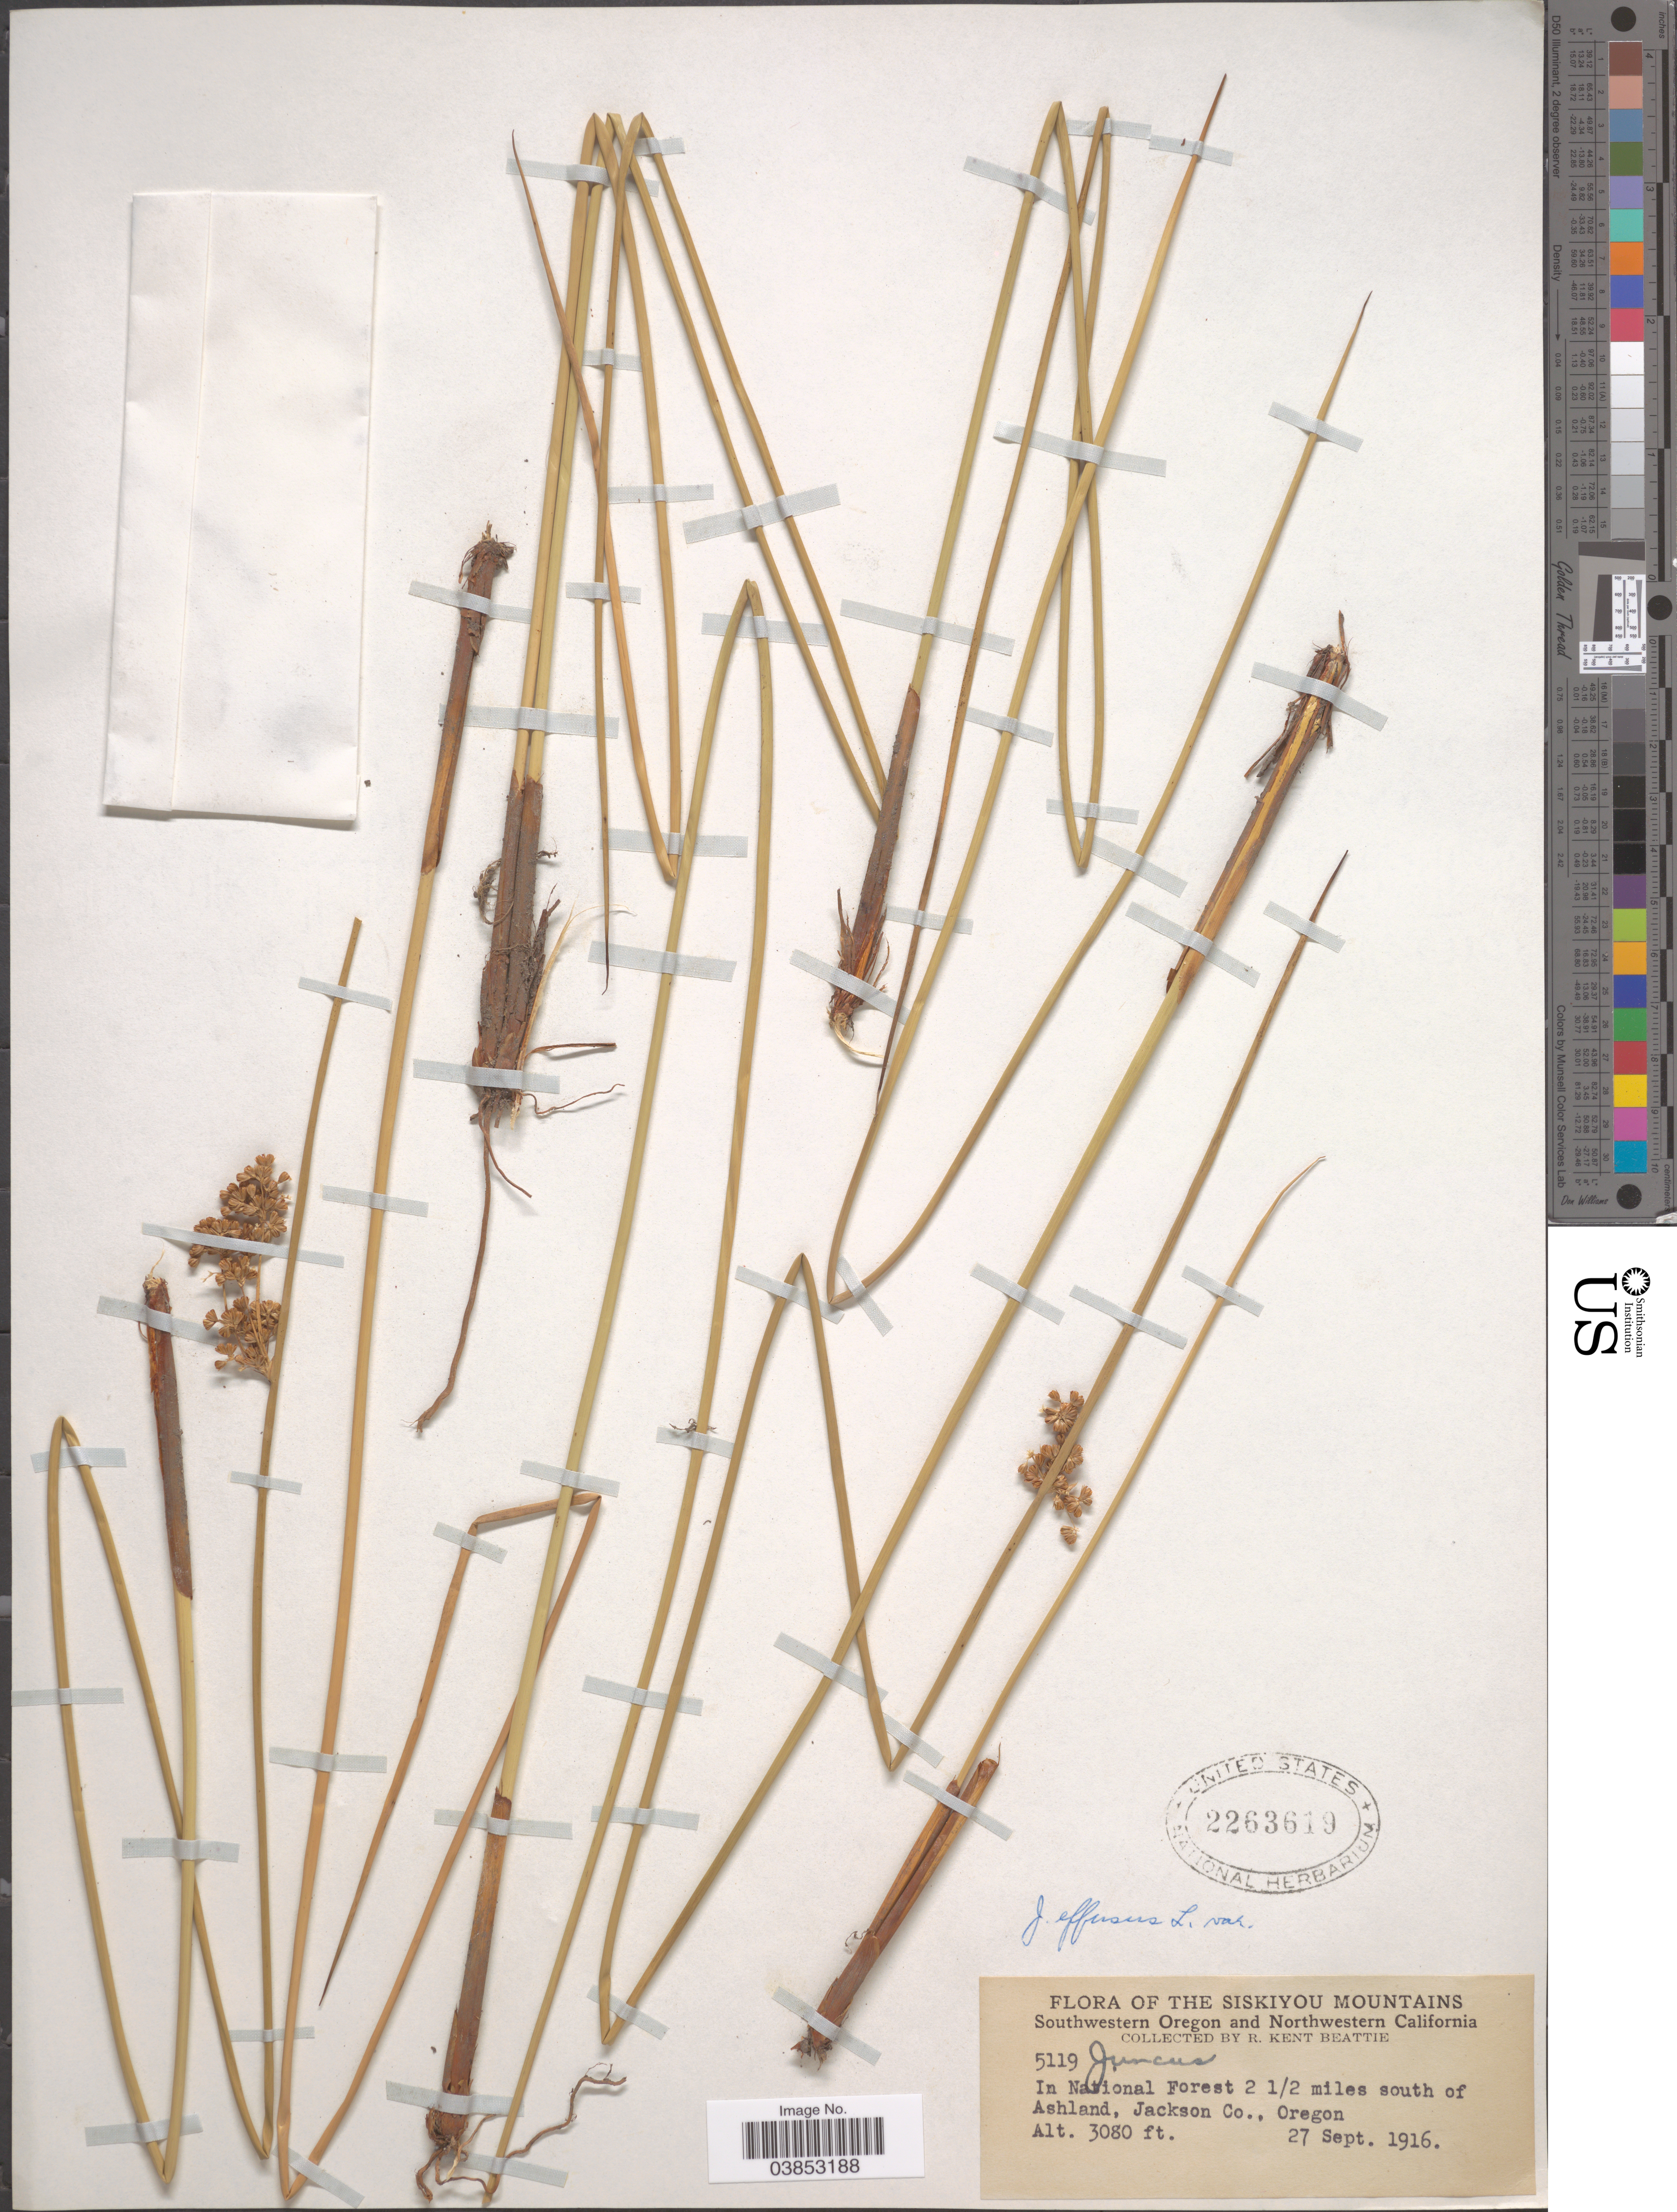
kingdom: Plantae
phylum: Tracheophyta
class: Liliopsida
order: Poales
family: Juncaceae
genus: Juncus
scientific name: Juncus effusus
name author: L.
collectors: R. K. Beattie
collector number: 5119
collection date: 1916-09-27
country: United States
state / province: Oregon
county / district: Jackson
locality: The Siskiyou Mountains. Southwestern Oregon. In National Forest 2 1/2 miles south of Ashland, Jackson Co.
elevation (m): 939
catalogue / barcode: US 2263619